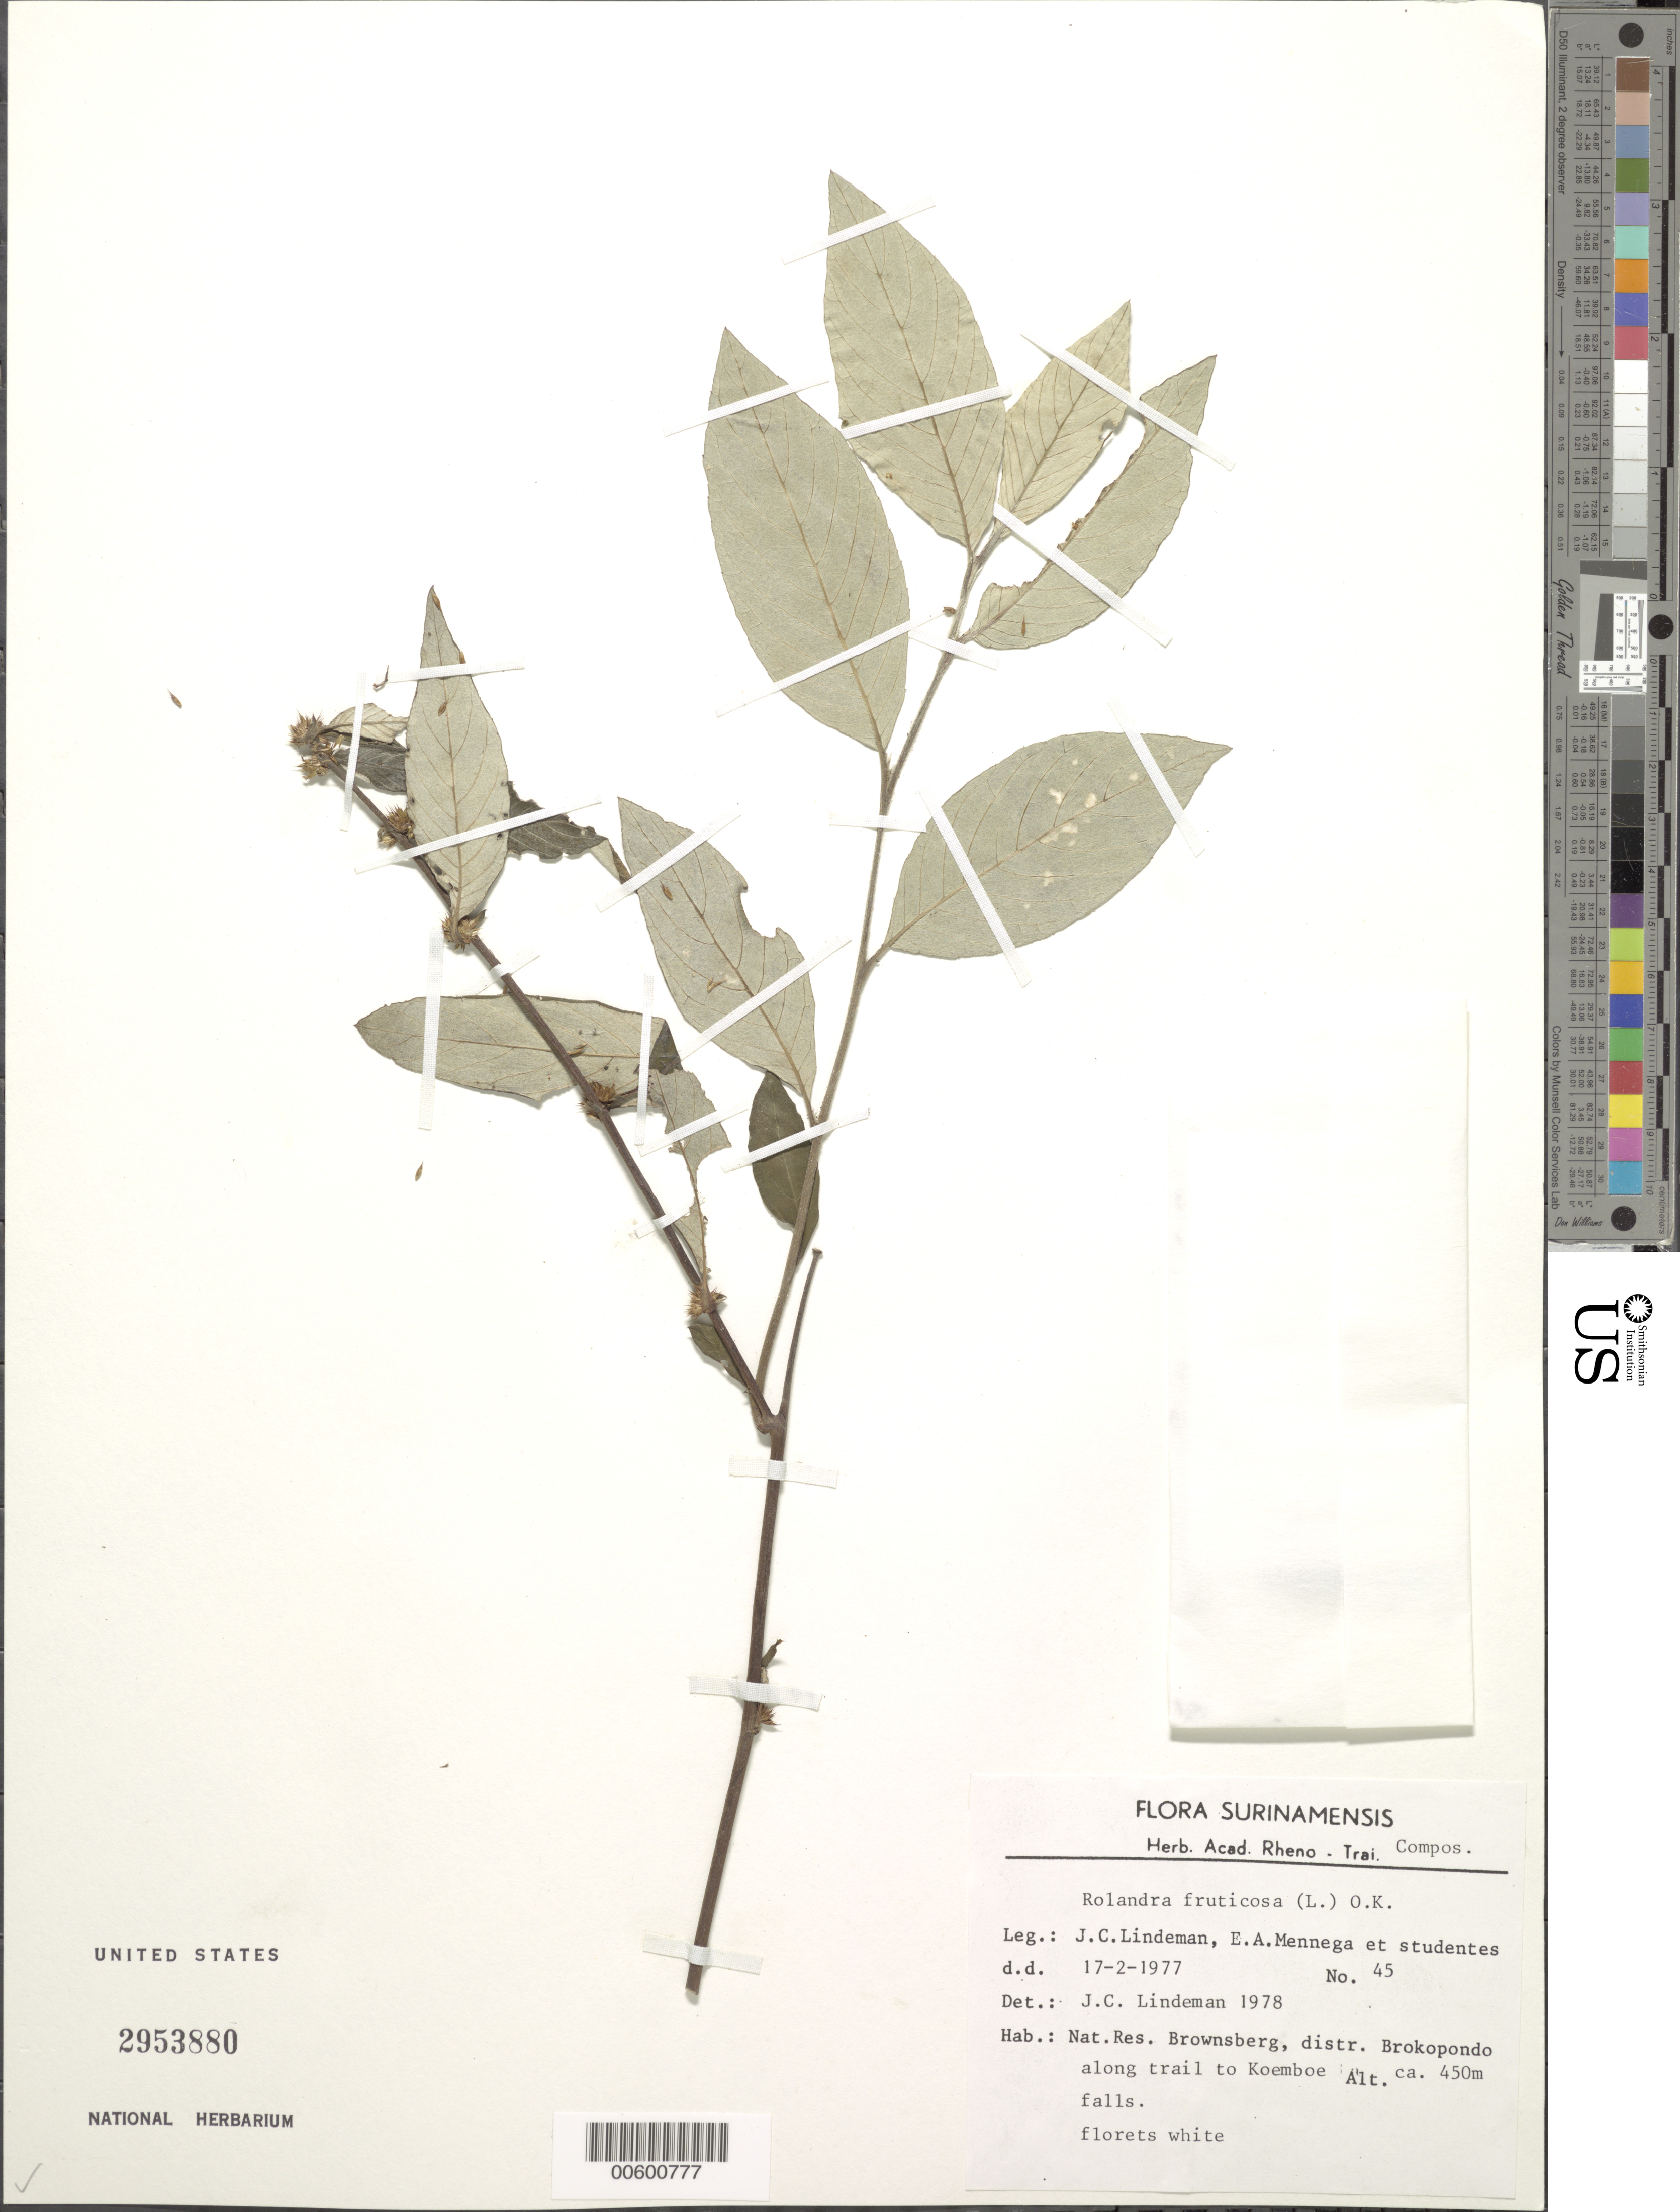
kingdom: Plantae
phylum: Tracheophyta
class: Magnoliopsida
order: Asterales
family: Asteraceae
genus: Rolandra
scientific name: Rolandra fruticosa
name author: (L.) Kuntze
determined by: Lindeman, J. C.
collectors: J. C. Lindeman, E. A. Mennega & Students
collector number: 77 45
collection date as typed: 17-Feb-77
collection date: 1977-02-17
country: Suriname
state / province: Brokopondo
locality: Brownsberg Nature Reserve, trail to Koemboe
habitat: Along trail to Koemboe Falls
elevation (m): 450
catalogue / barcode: US 2953880